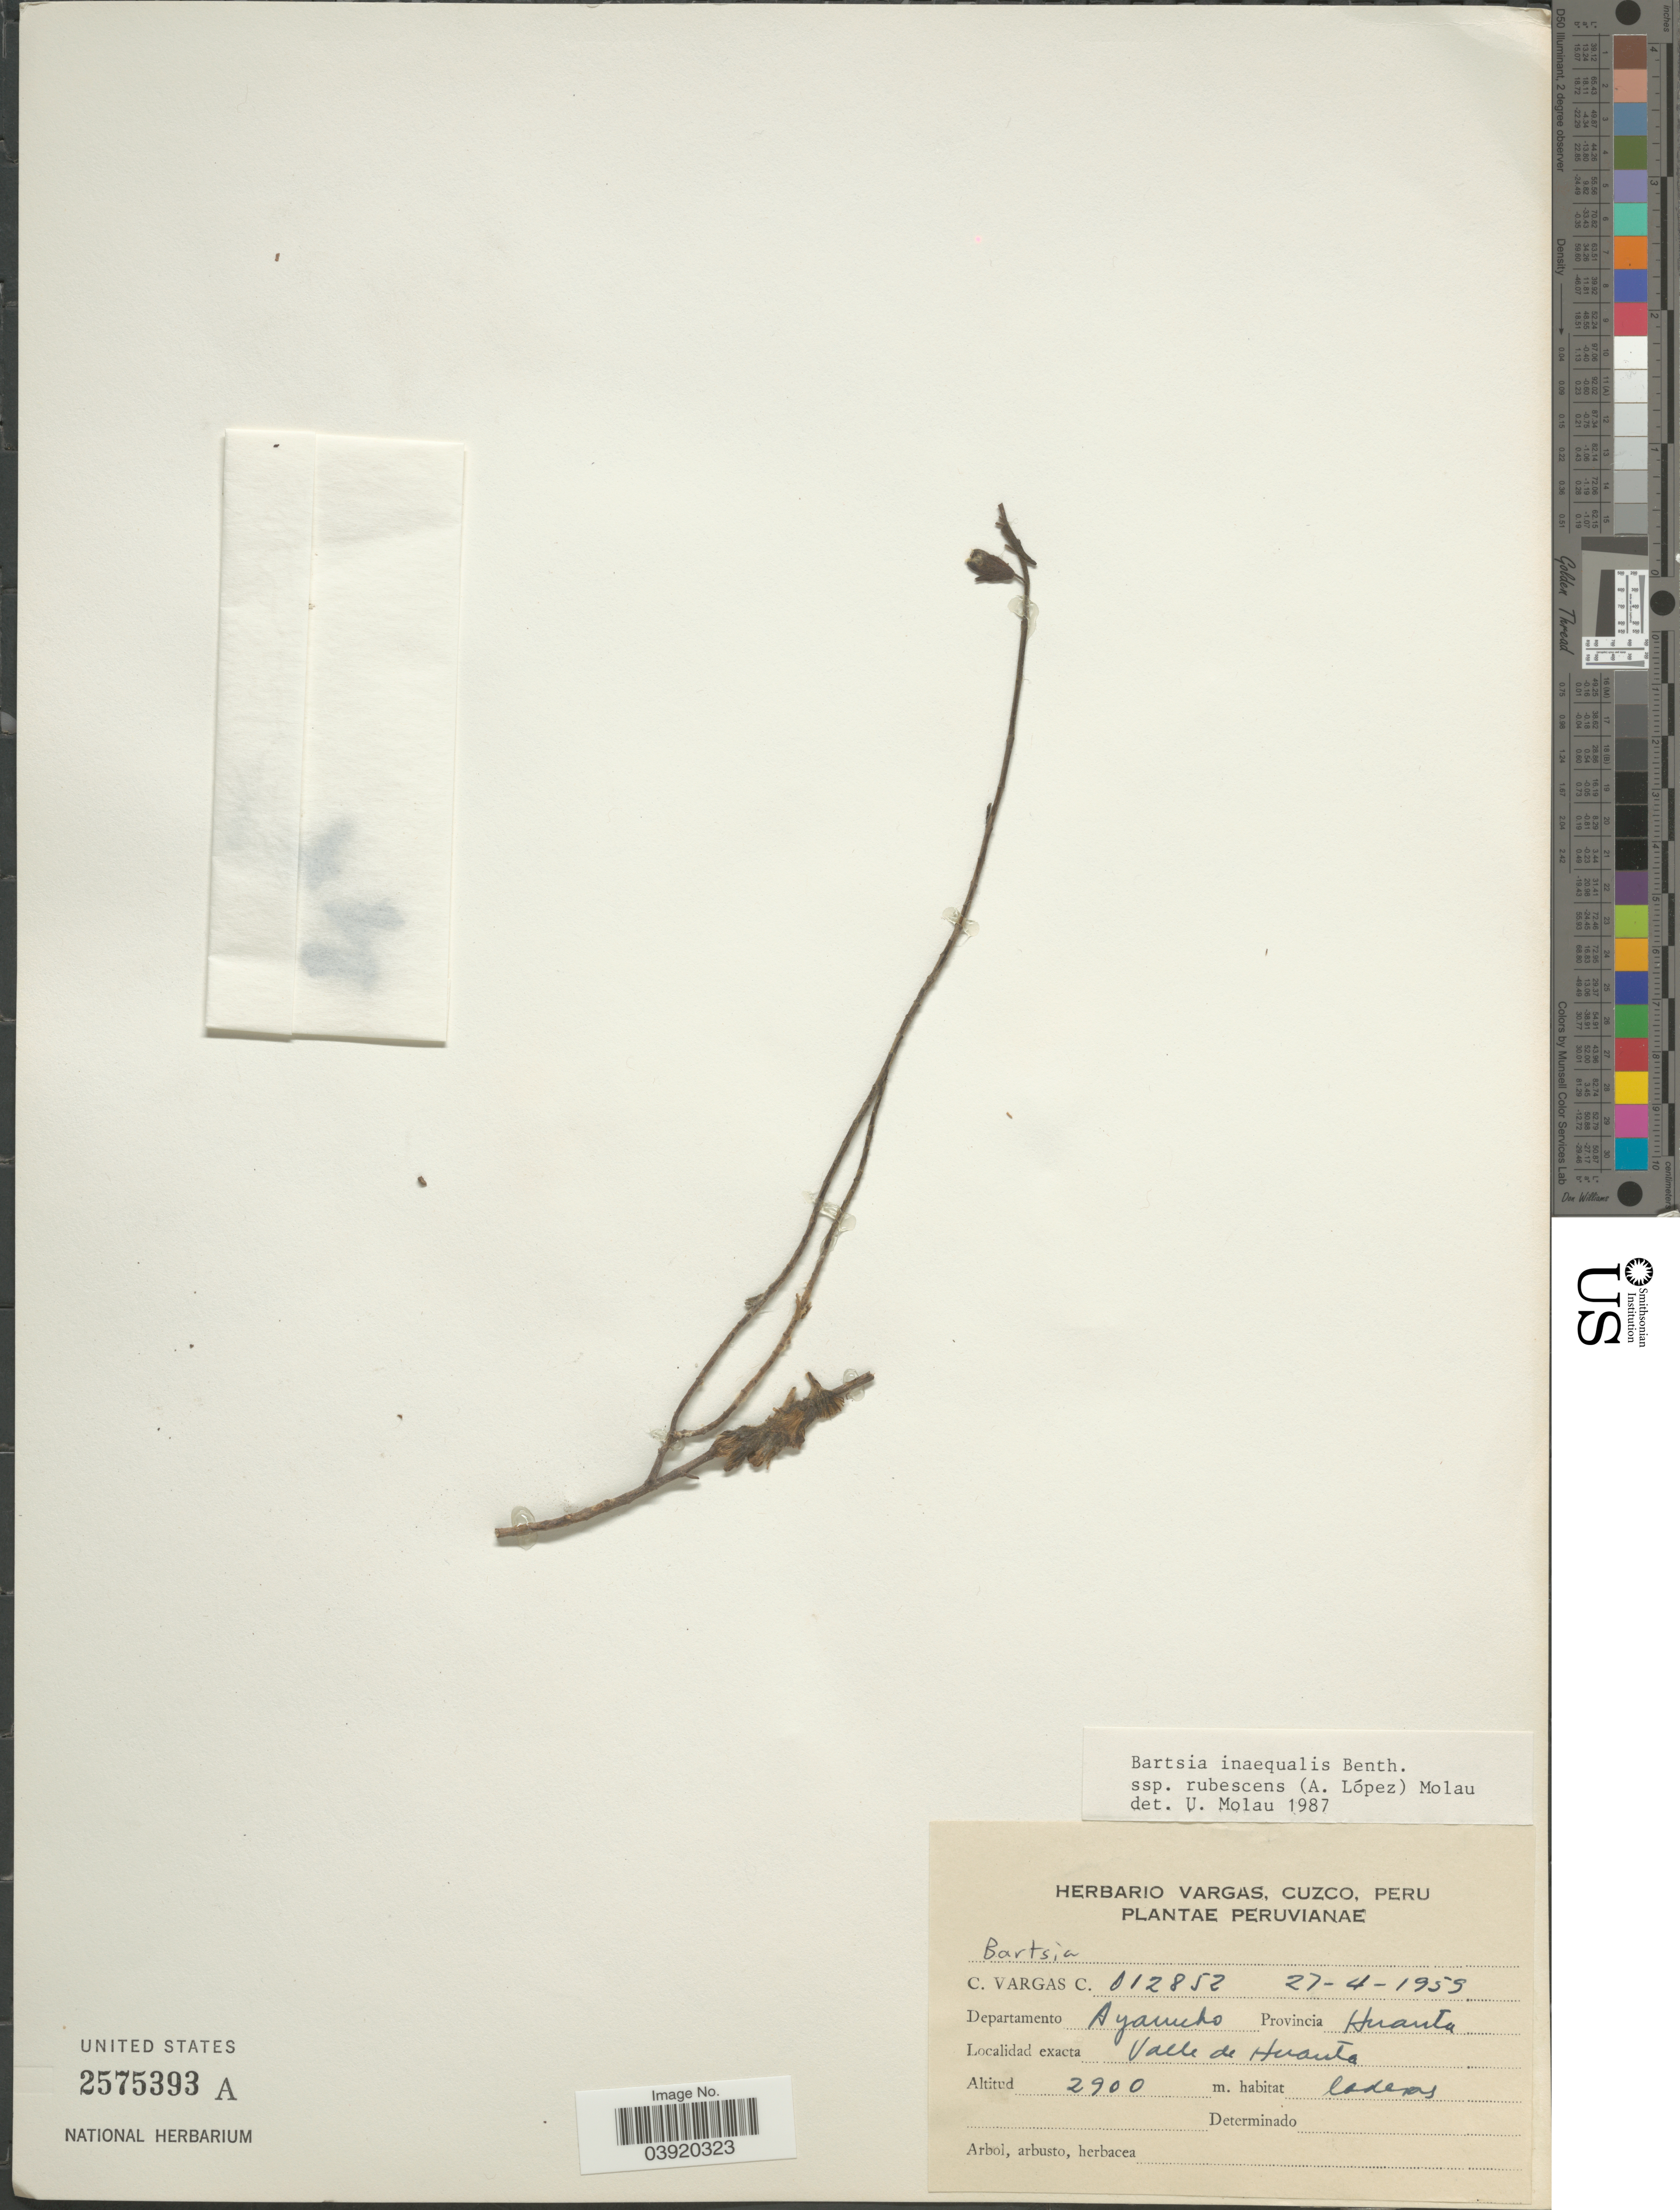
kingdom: Plantae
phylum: Tracheophyta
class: Magnoliopsida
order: Lamiales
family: Orobanchaceae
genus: Neobartsia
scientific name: Neobartsia inaequalis subsp. duripilis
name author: (Edwin) Uribe-Convers & Tank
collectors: C. Vargas Calderón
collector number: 012852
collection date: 1959-04-27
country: Peru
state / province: Ayacucho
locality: Departamento Ayacucho. Provincia Huanta. Valle de Huanta.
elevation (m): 2900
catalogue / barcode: US 2575393A